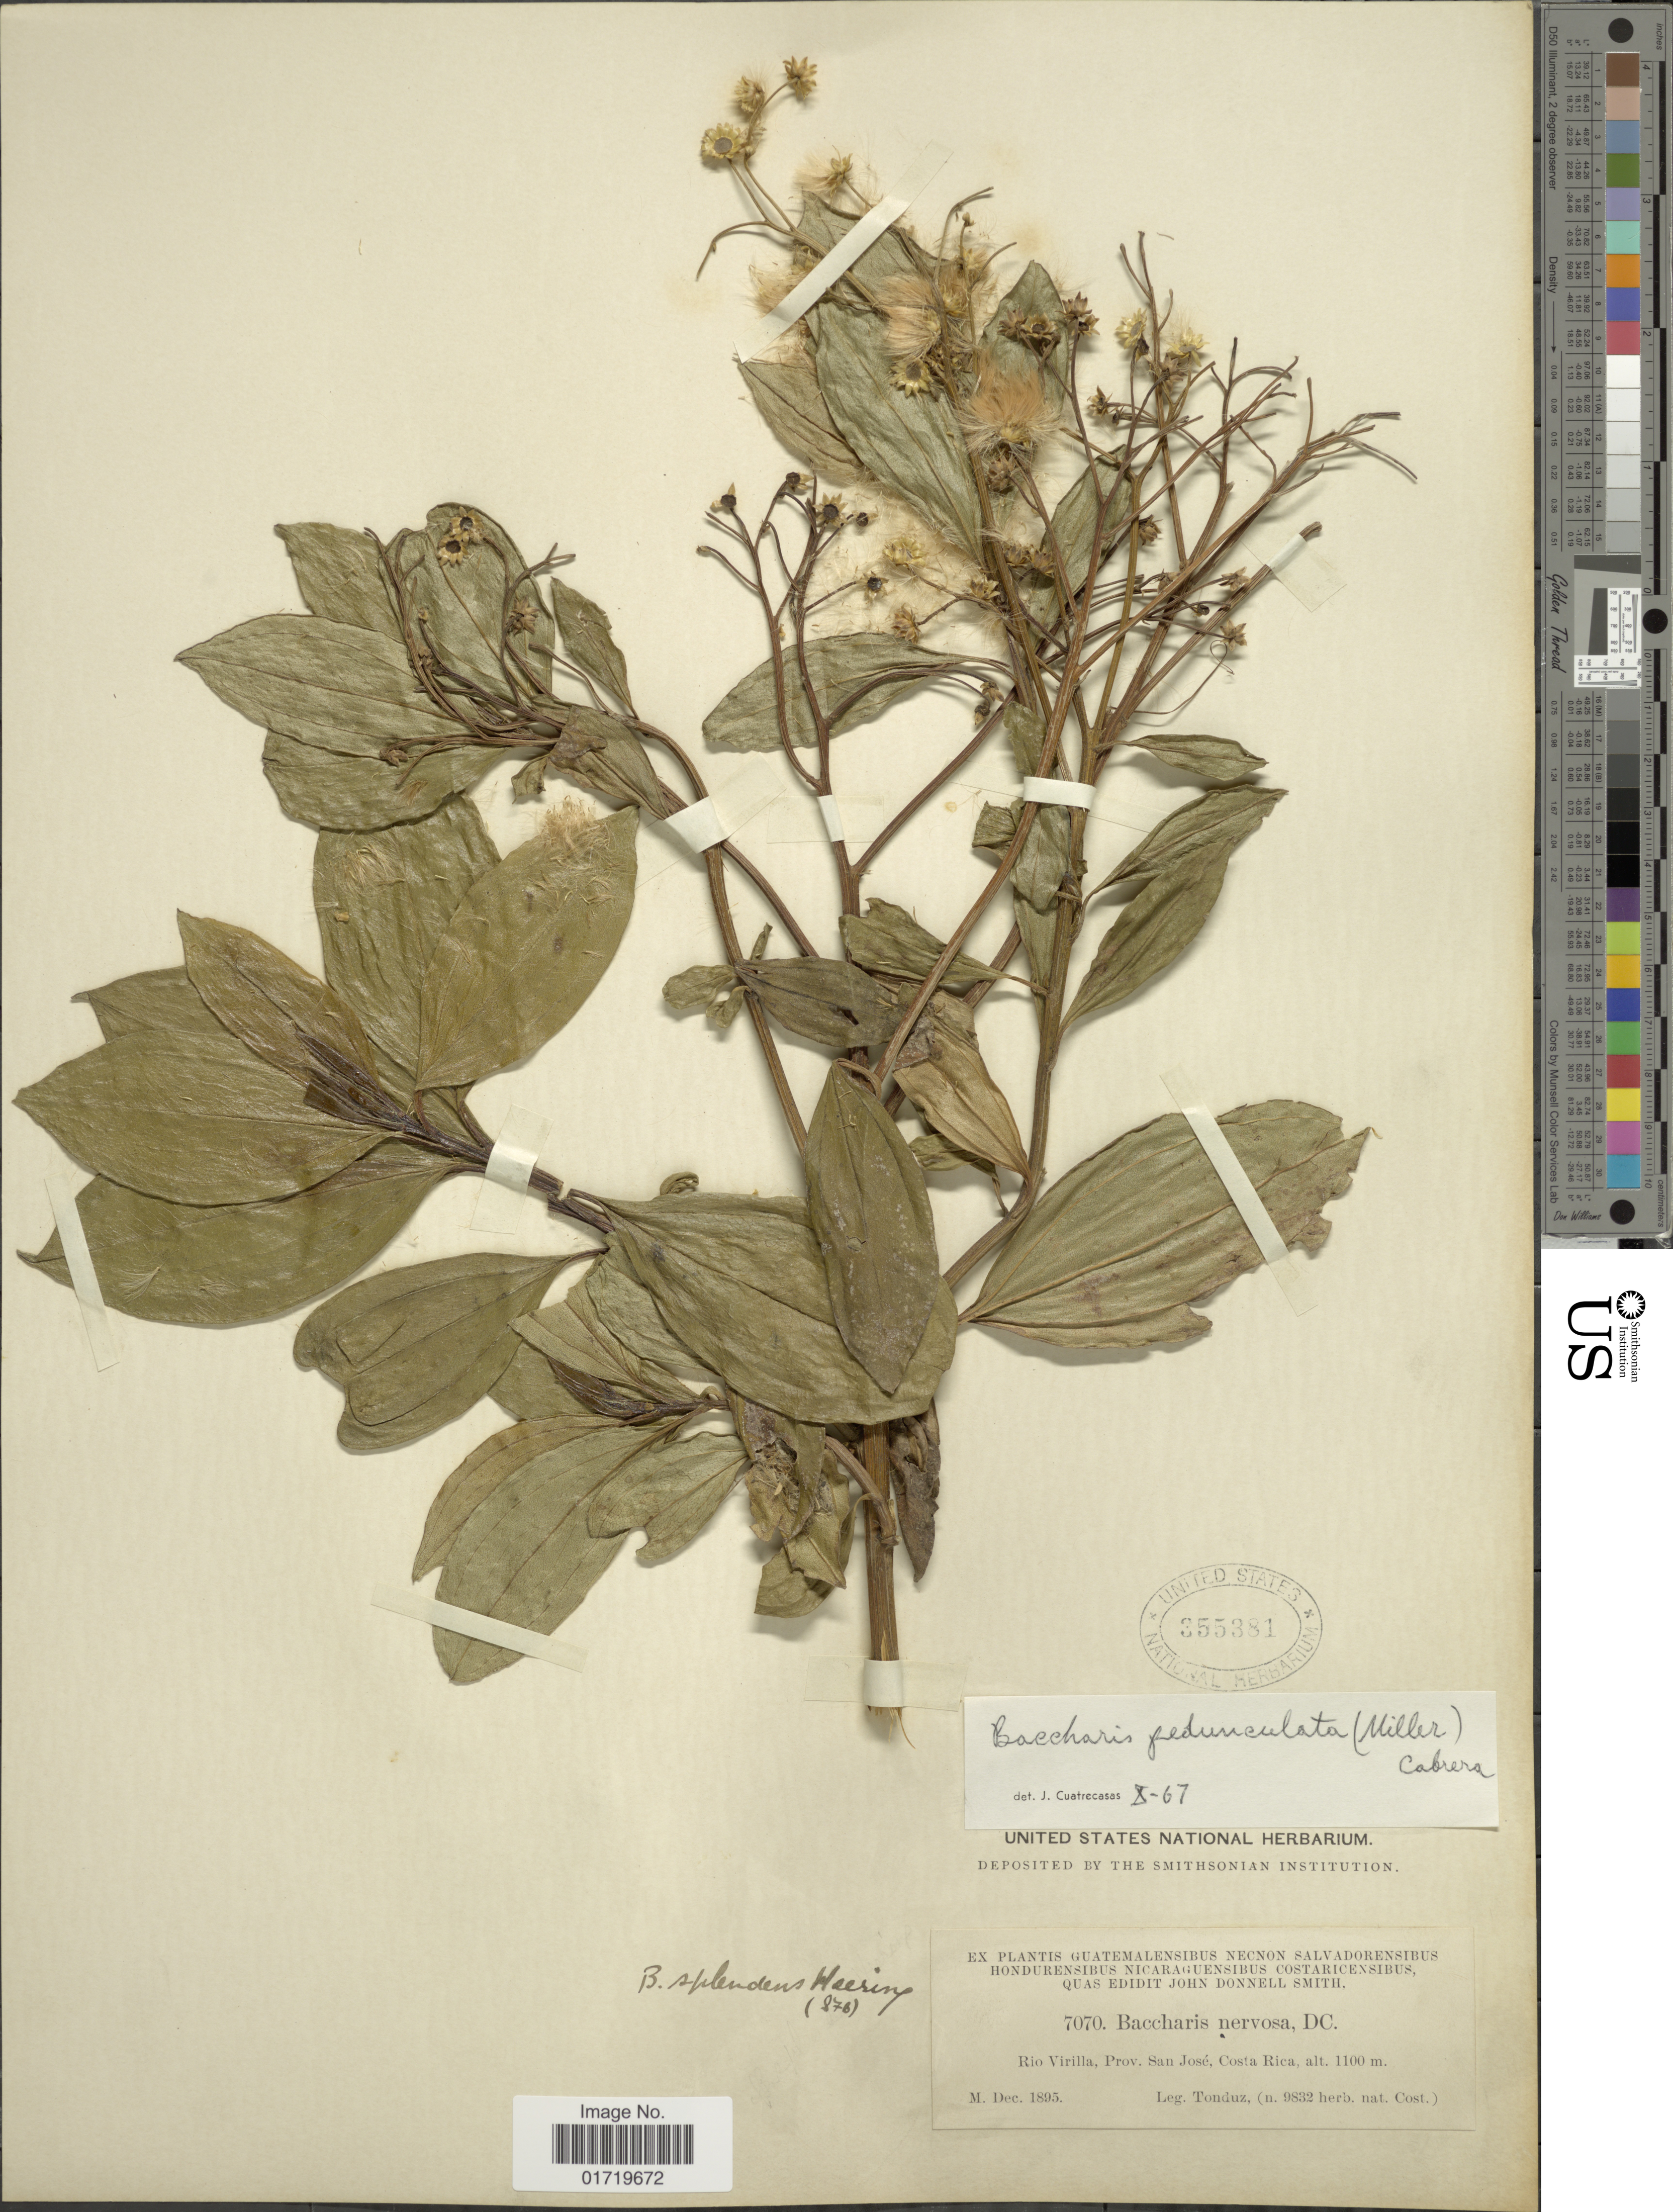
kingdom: Plantae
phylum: Tracheophyta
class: Magnoliopsida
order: Asterales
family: Asteraceae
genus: Baccharis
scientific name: Baccharis pedunculata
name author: (Mill.) Cabrera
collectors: A. Tonduz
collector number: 7070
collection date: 1895-12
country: Costa Rica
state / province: San José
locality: Rio Virilla, Prov. San Jose, Costa Rica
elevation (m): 1100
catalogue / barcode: US 355381